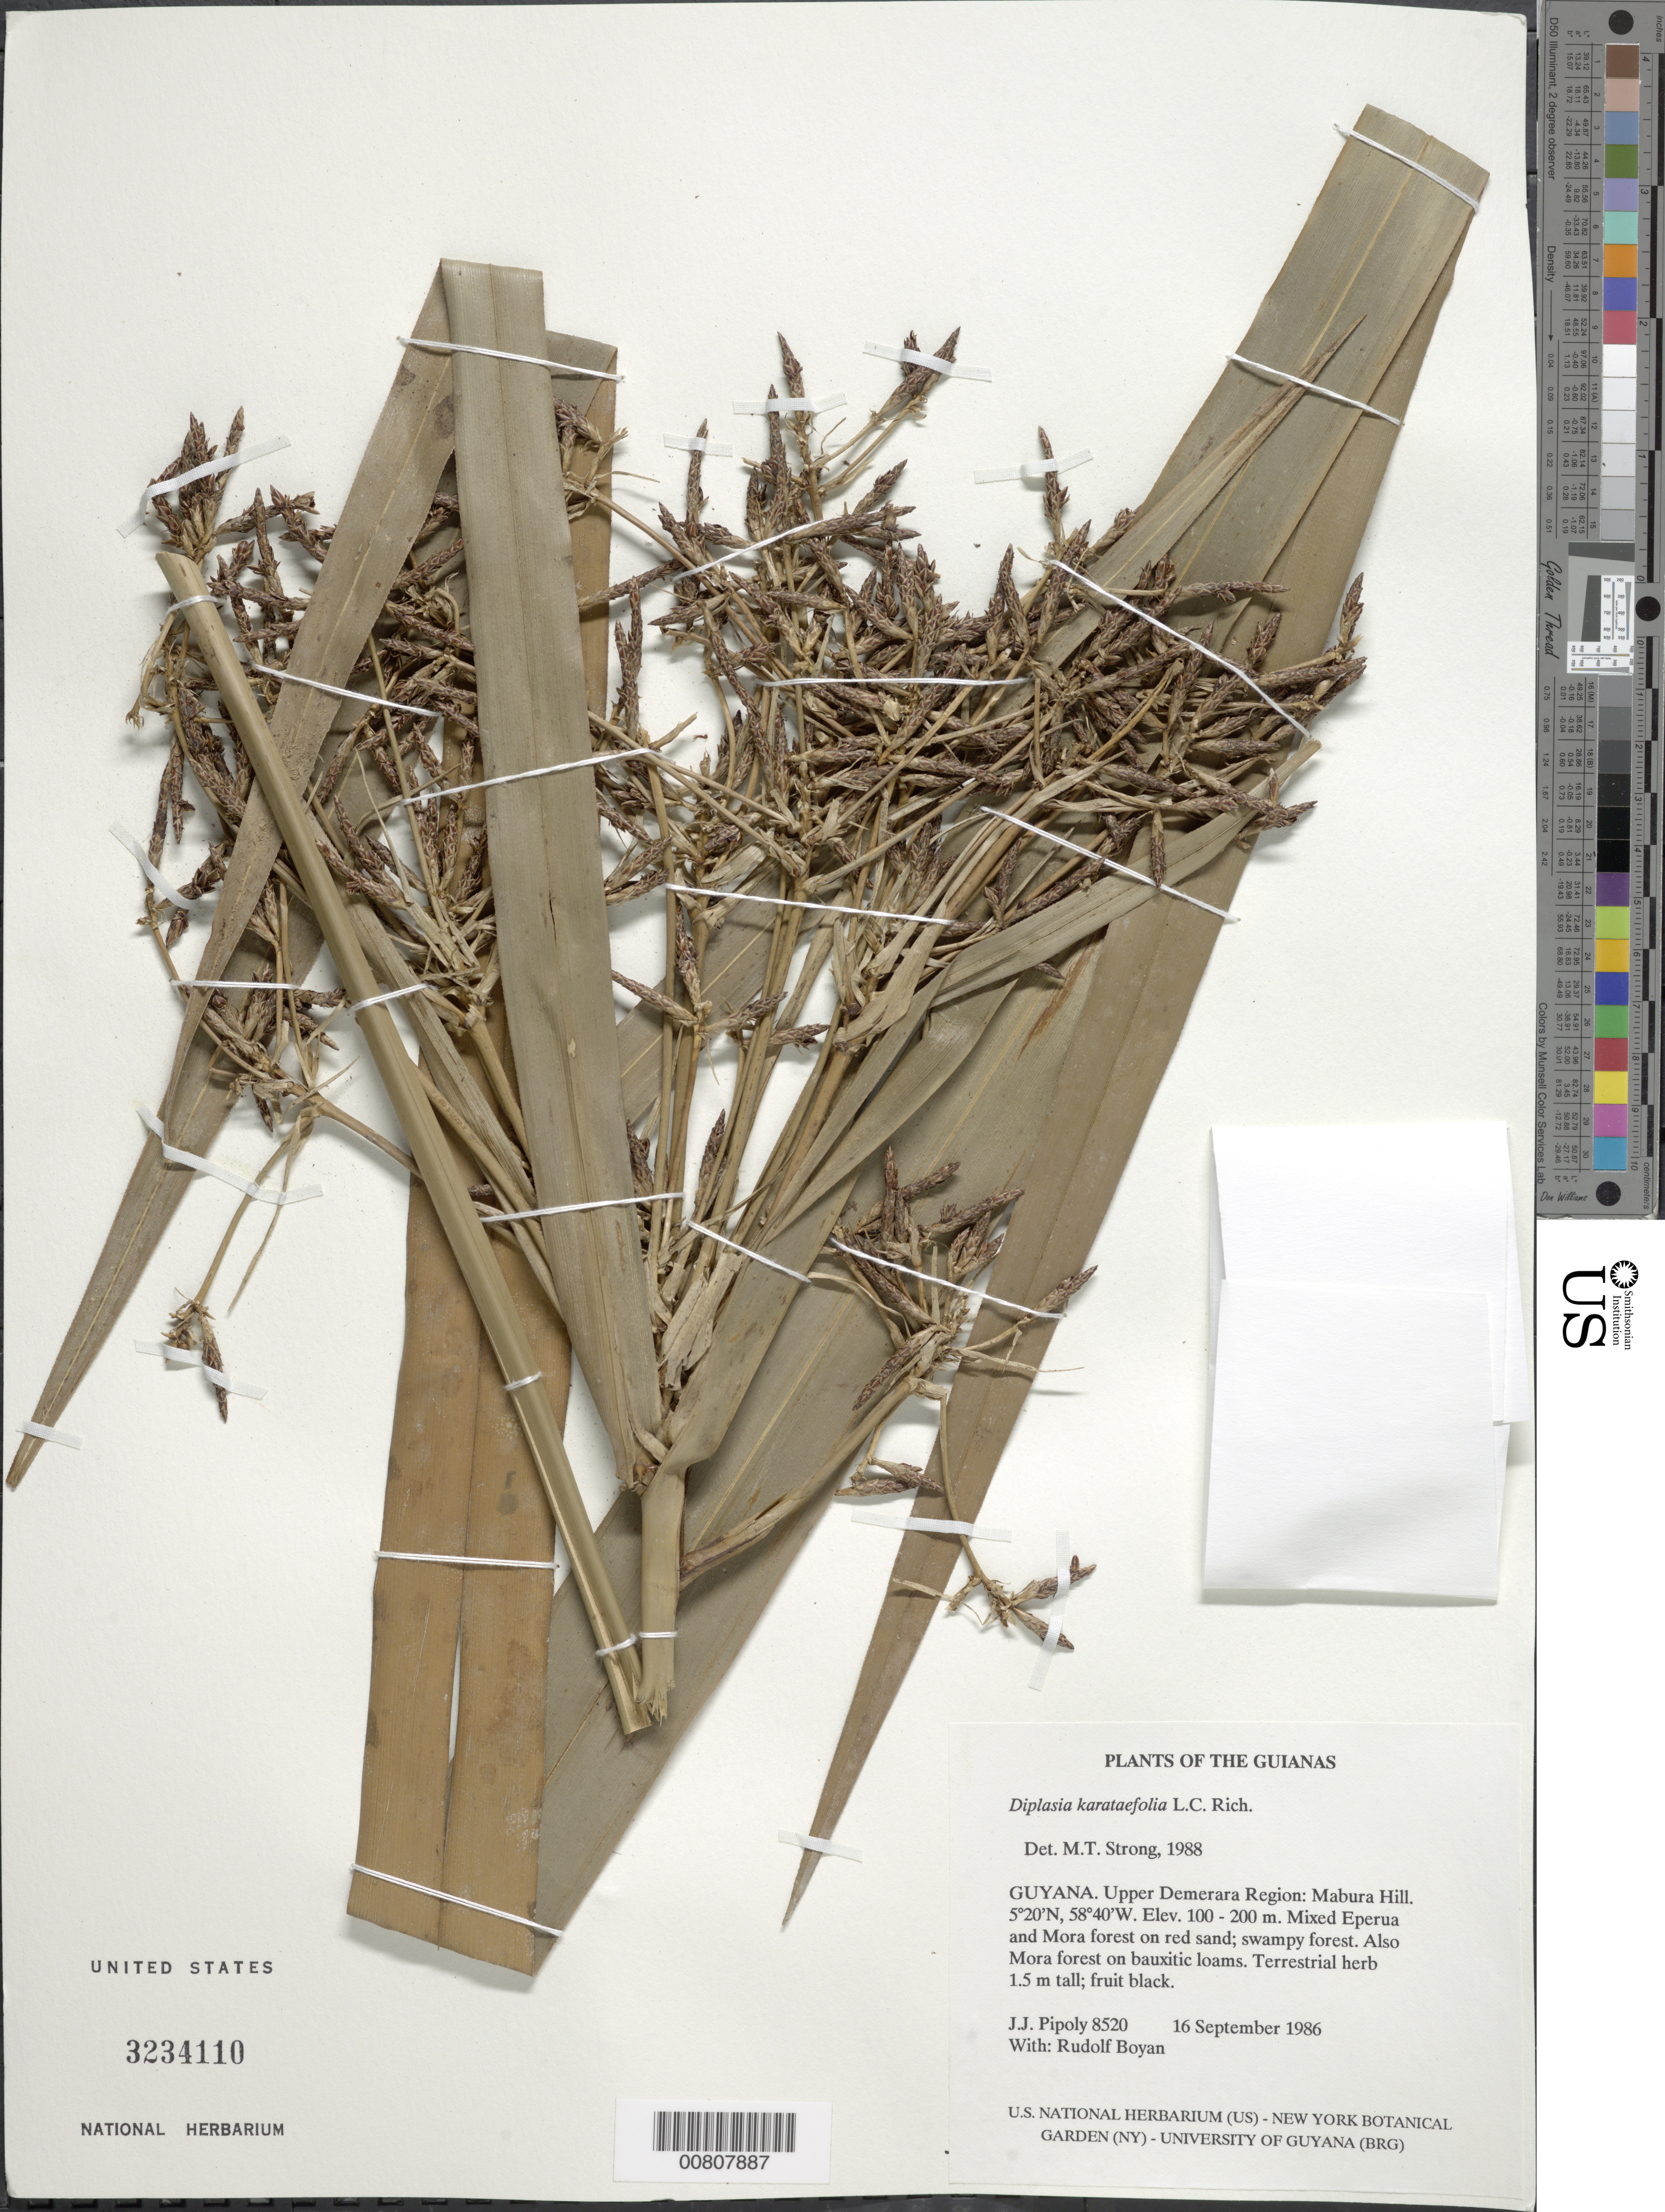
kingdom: Plantae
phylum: Tracheophyta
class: Liliopsida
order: Poales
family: Cyperaceae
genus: Diplasia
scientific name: Diplasia karatifolia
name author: Rich.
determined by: Strong, M. T., (US), Smithsonian Institution - National Museum of Natural History (UNITED STATES)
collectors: J. J. Pipoly & R. Boyan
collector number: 8520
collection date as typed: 16 September 1986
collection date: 1986-09-16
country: Guyana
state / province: U. Demerara-Berbice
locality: Mabura Hill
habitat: Mixed Eperua and Mora forest on red sand; swampy forest. Also Mora forest on bauxitic loams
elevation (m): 100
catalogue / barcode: US 3234110